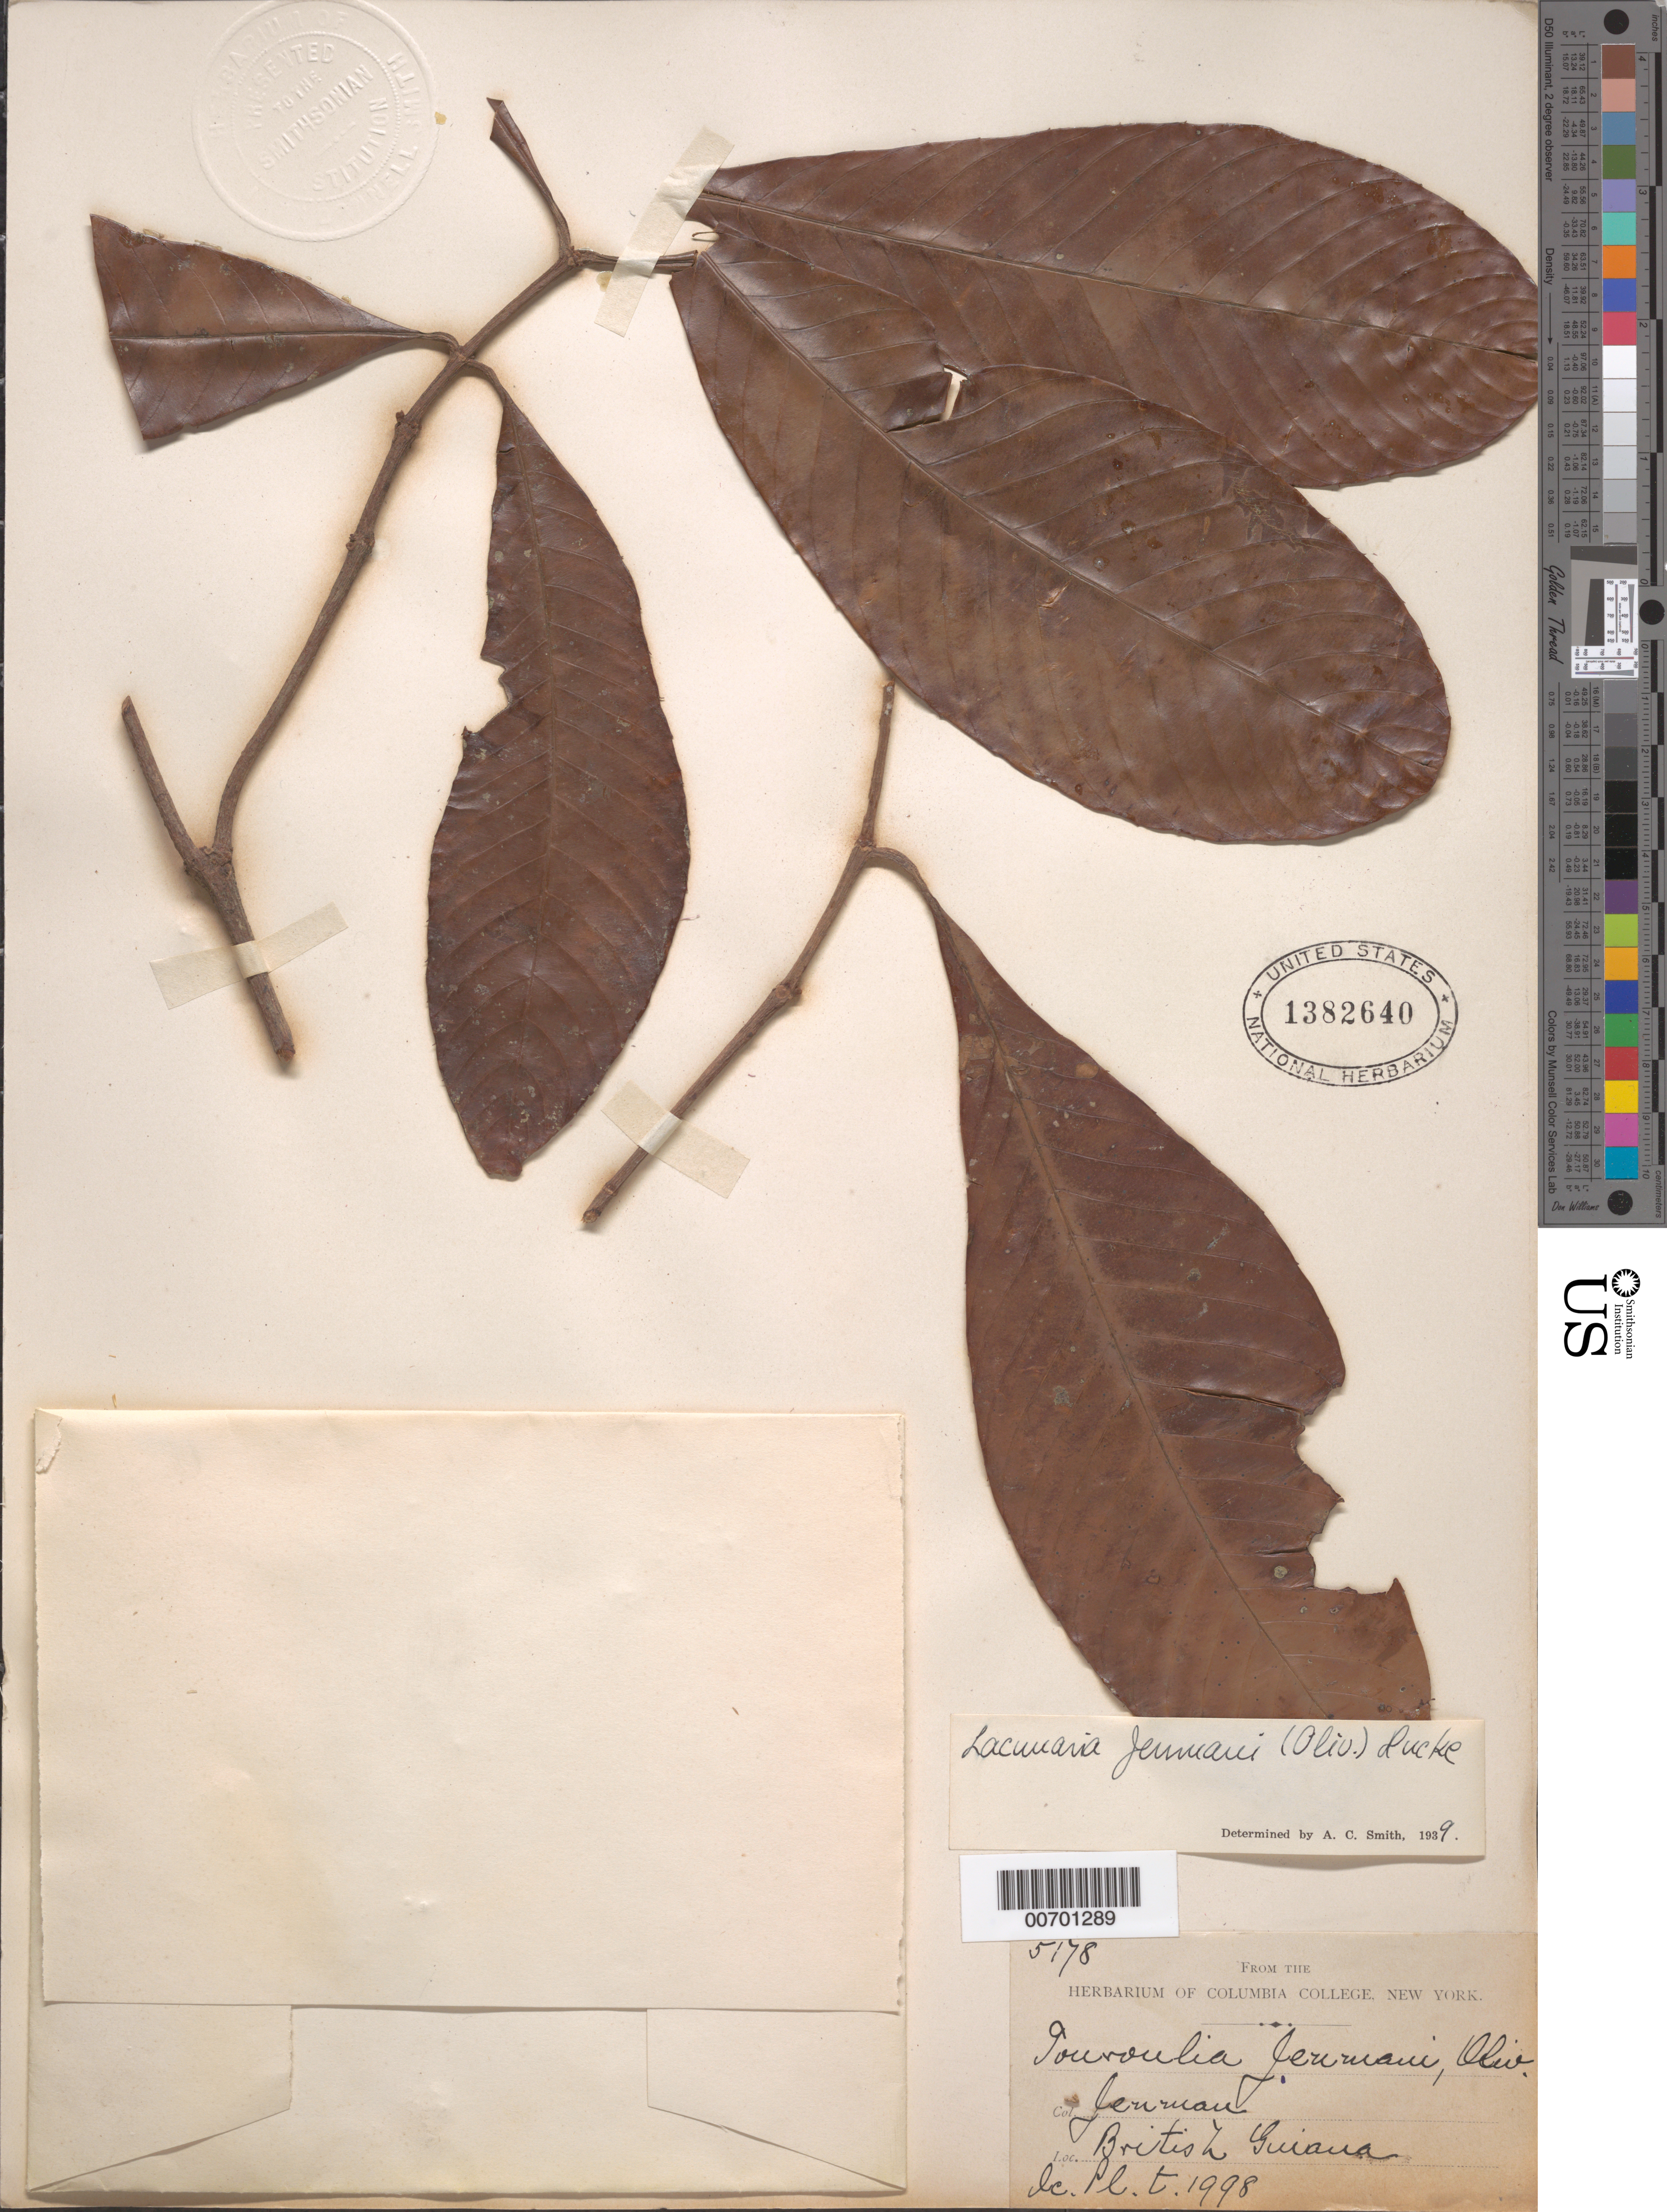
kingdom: Plantae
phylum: Tracheophyta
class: Magnoliopsida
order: Malpighiales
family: Quiinaceae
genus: Lacunaria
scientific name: Lacunaria jenmanii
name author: (Oliv.) Ducke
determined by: Smith, A. C.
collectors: G. S. Jenman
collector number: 5178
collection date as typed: s.d.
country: Guyana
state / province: U. Takutu-U. Essequibo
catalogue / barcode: US 1382640